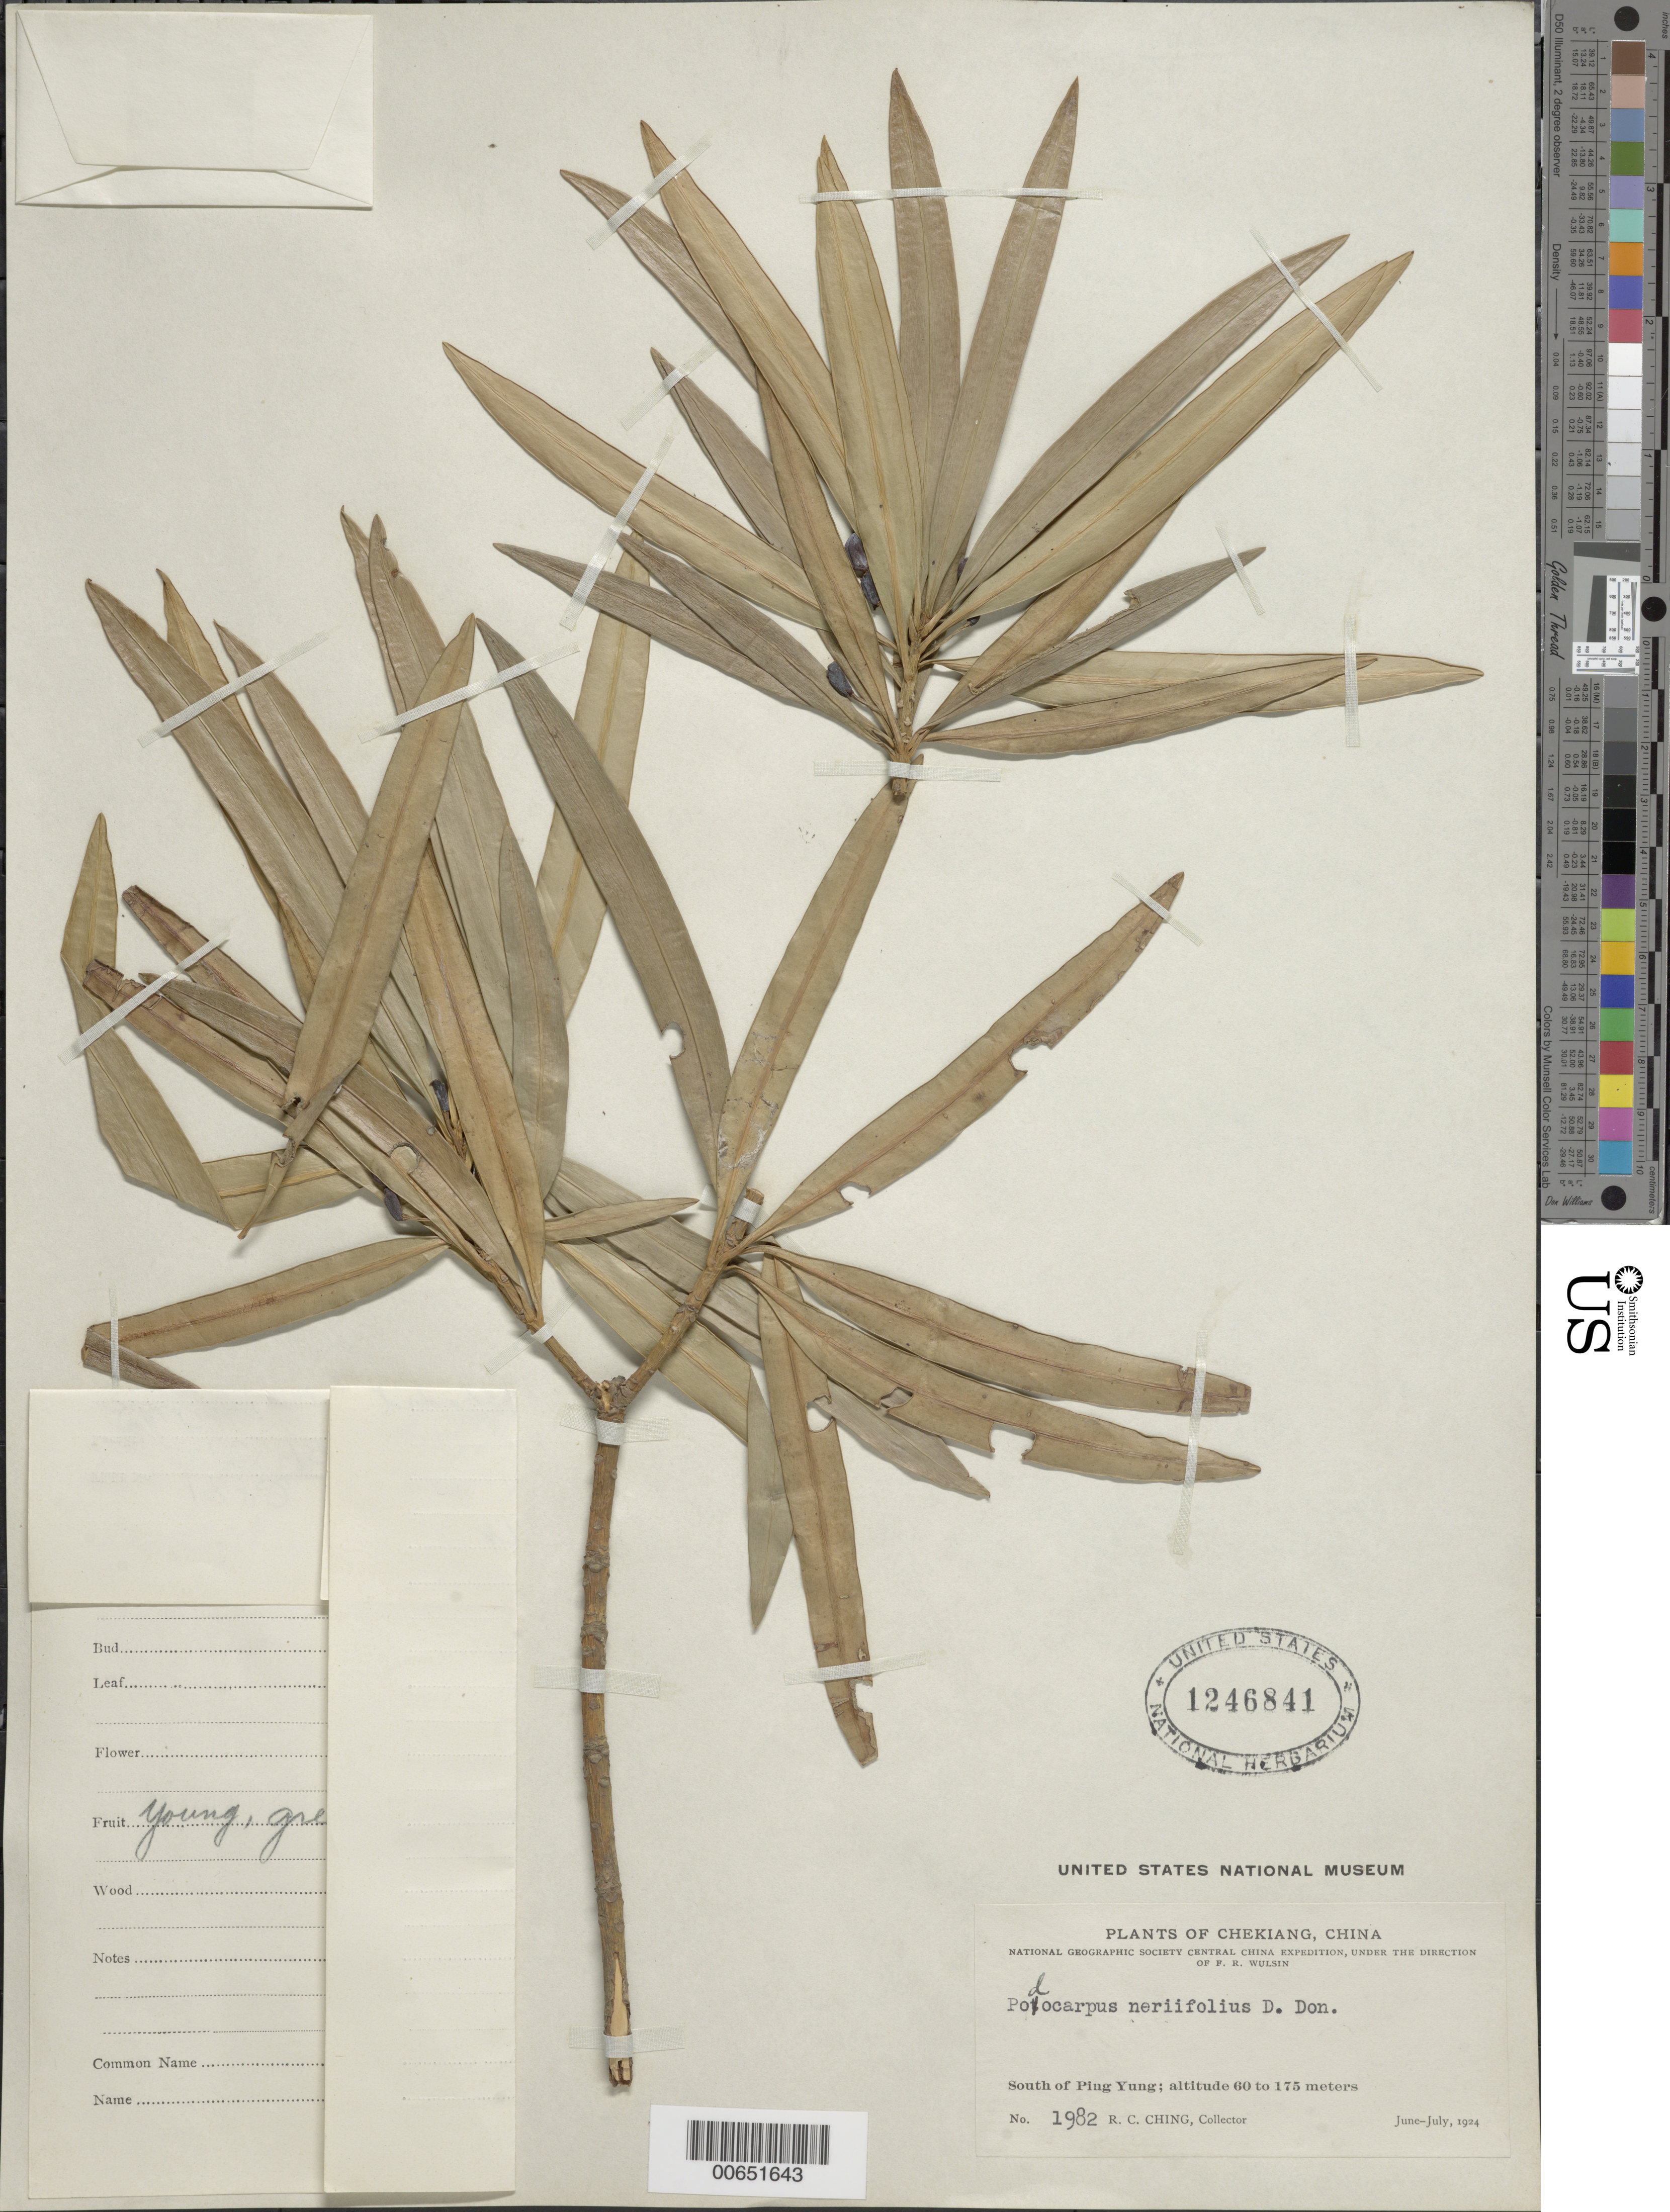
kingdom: Plantae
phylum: Tracheophyta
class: Pinopsida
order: Pinales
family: Podocarpaceae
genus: Podocarpus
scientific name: Podocarpus neriifolius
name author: D. Don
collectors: R. C. Ching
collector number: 1982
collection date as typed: Jun 1924 to -- Jul 1924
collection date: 1924-06/1924-07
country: China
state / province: Zhejiang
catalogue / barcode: US 1246841